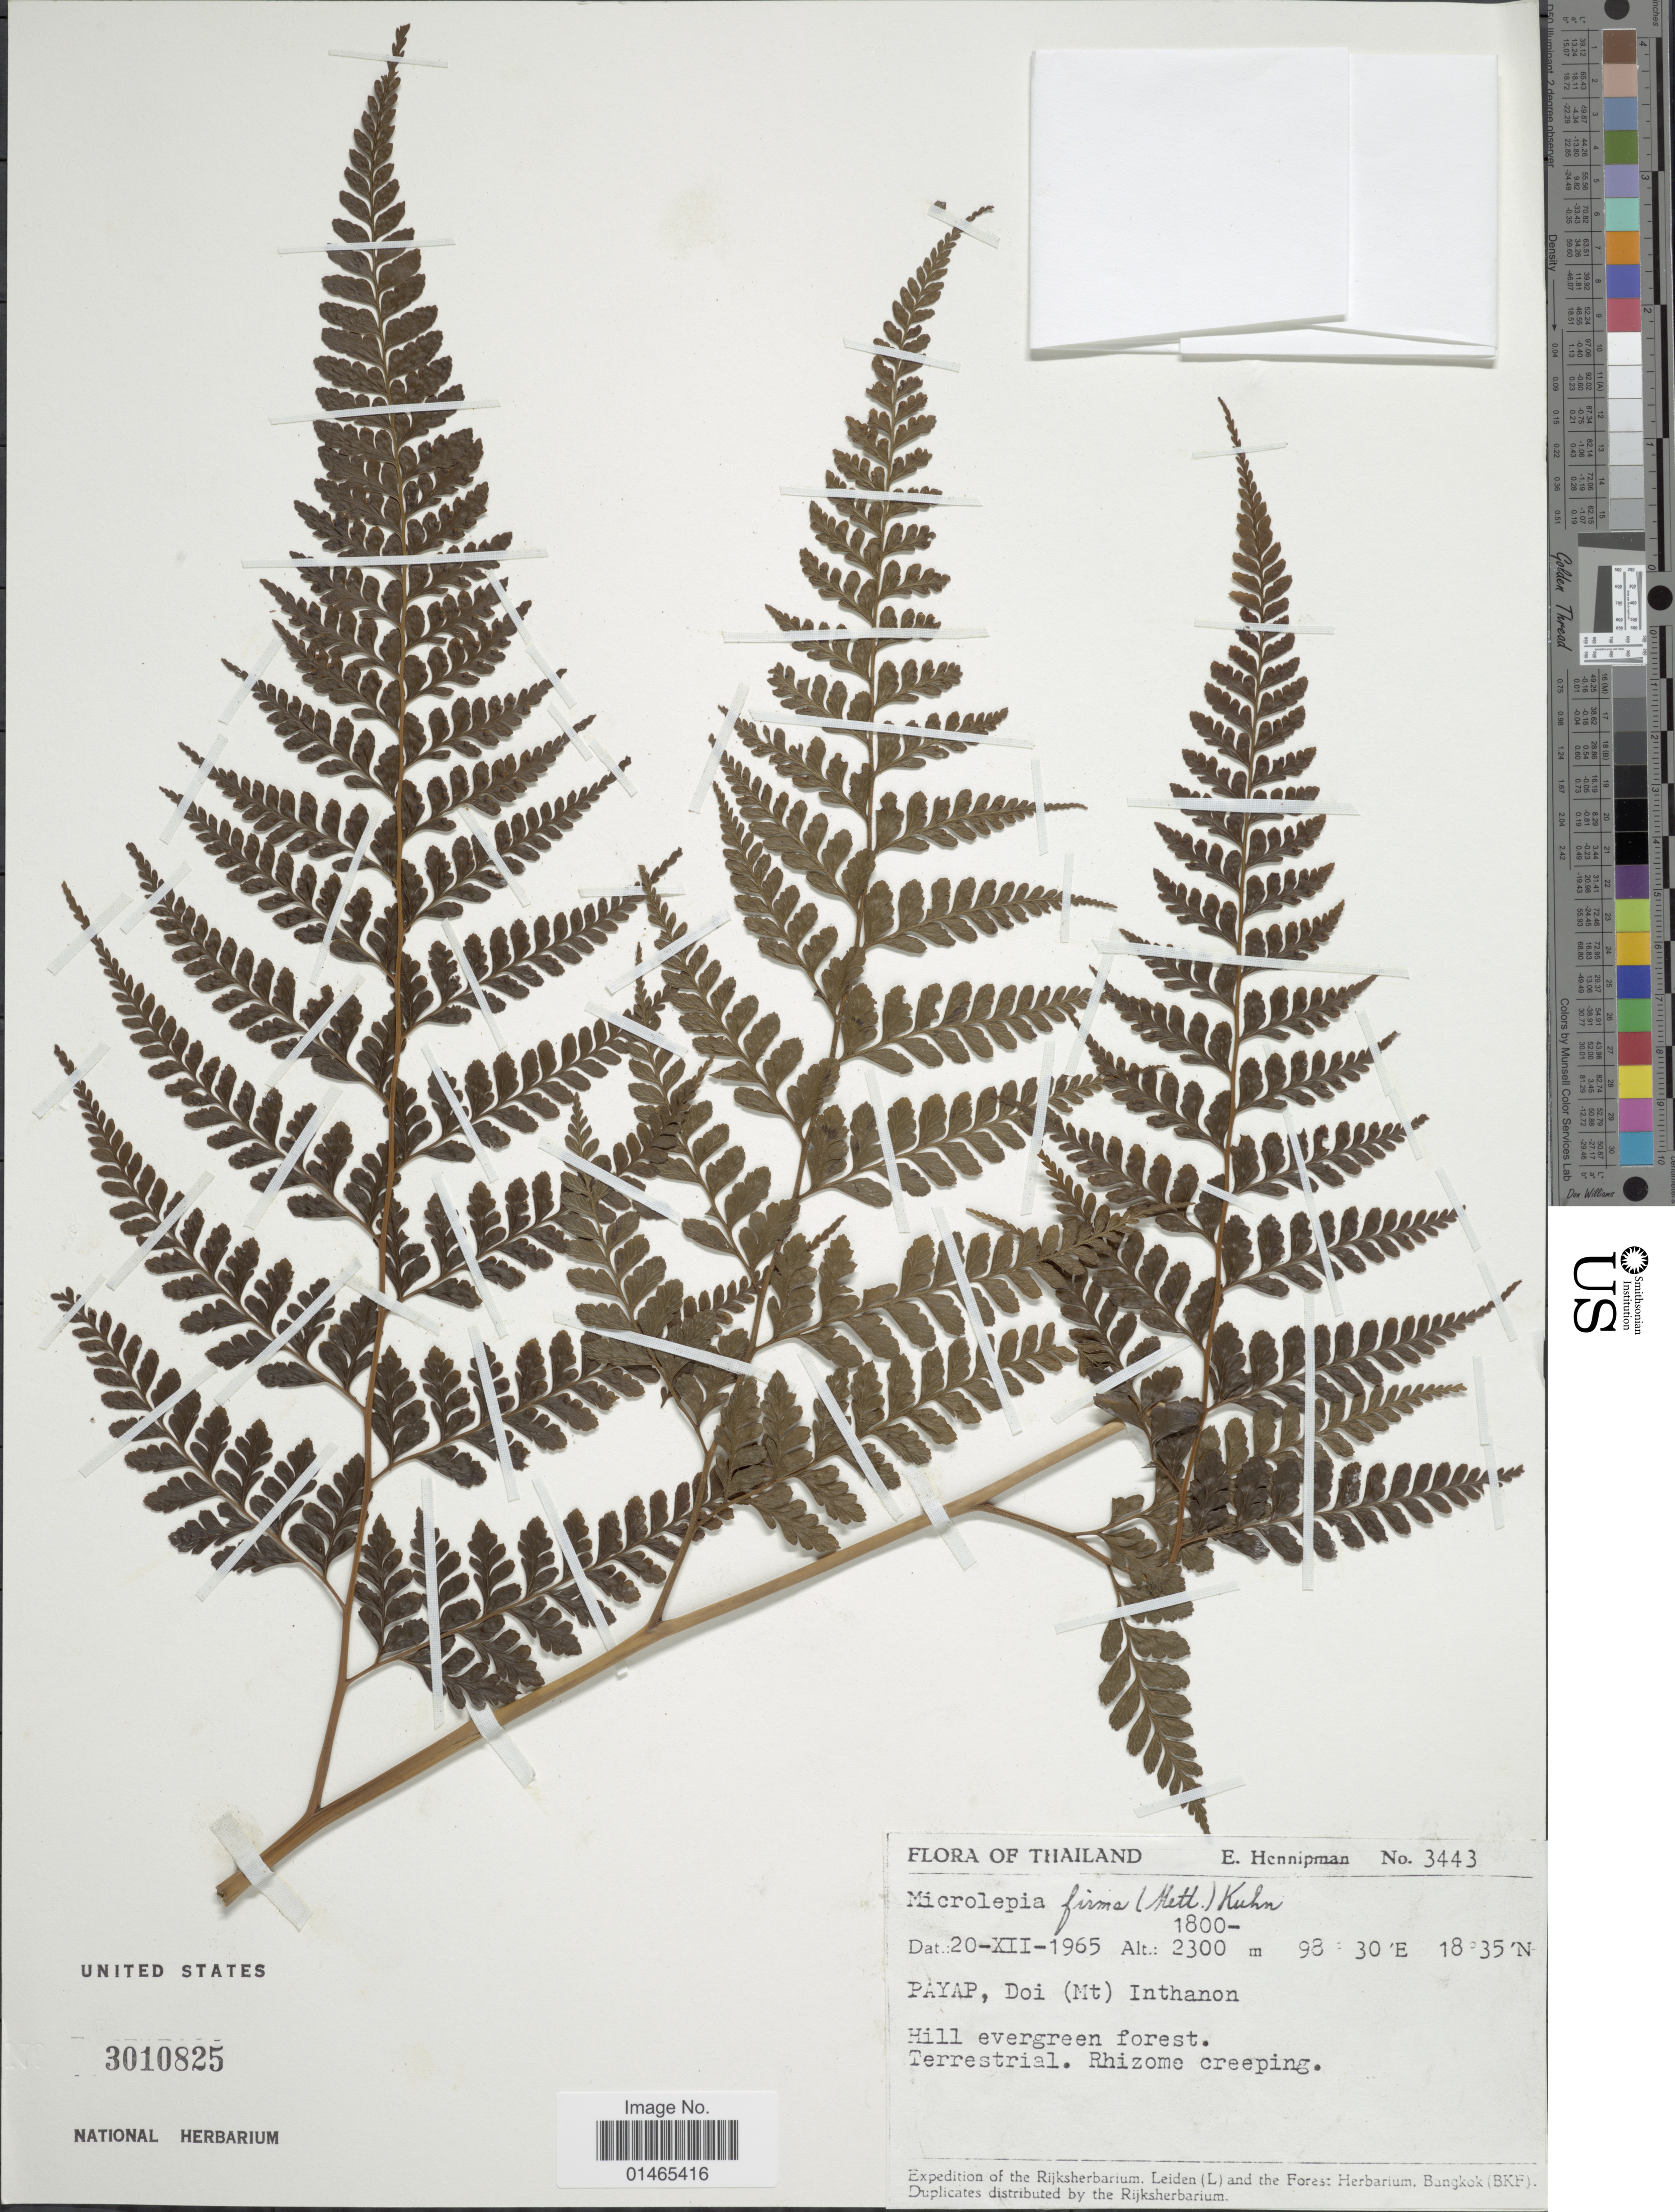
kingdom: Plantae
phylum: Tracheophyta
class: Polypodiopsida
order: Polypodiales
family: Dennstaedtiaceae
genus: Microlepia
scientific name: Microlepia dubia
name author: (Roxb.) C.V. Morton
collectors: E. Hennipman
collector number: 3443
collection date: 1965-12-20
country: Thailand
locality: Payap, Doi (Mt) Inthanon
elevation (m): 1800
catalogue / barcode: US 3010825